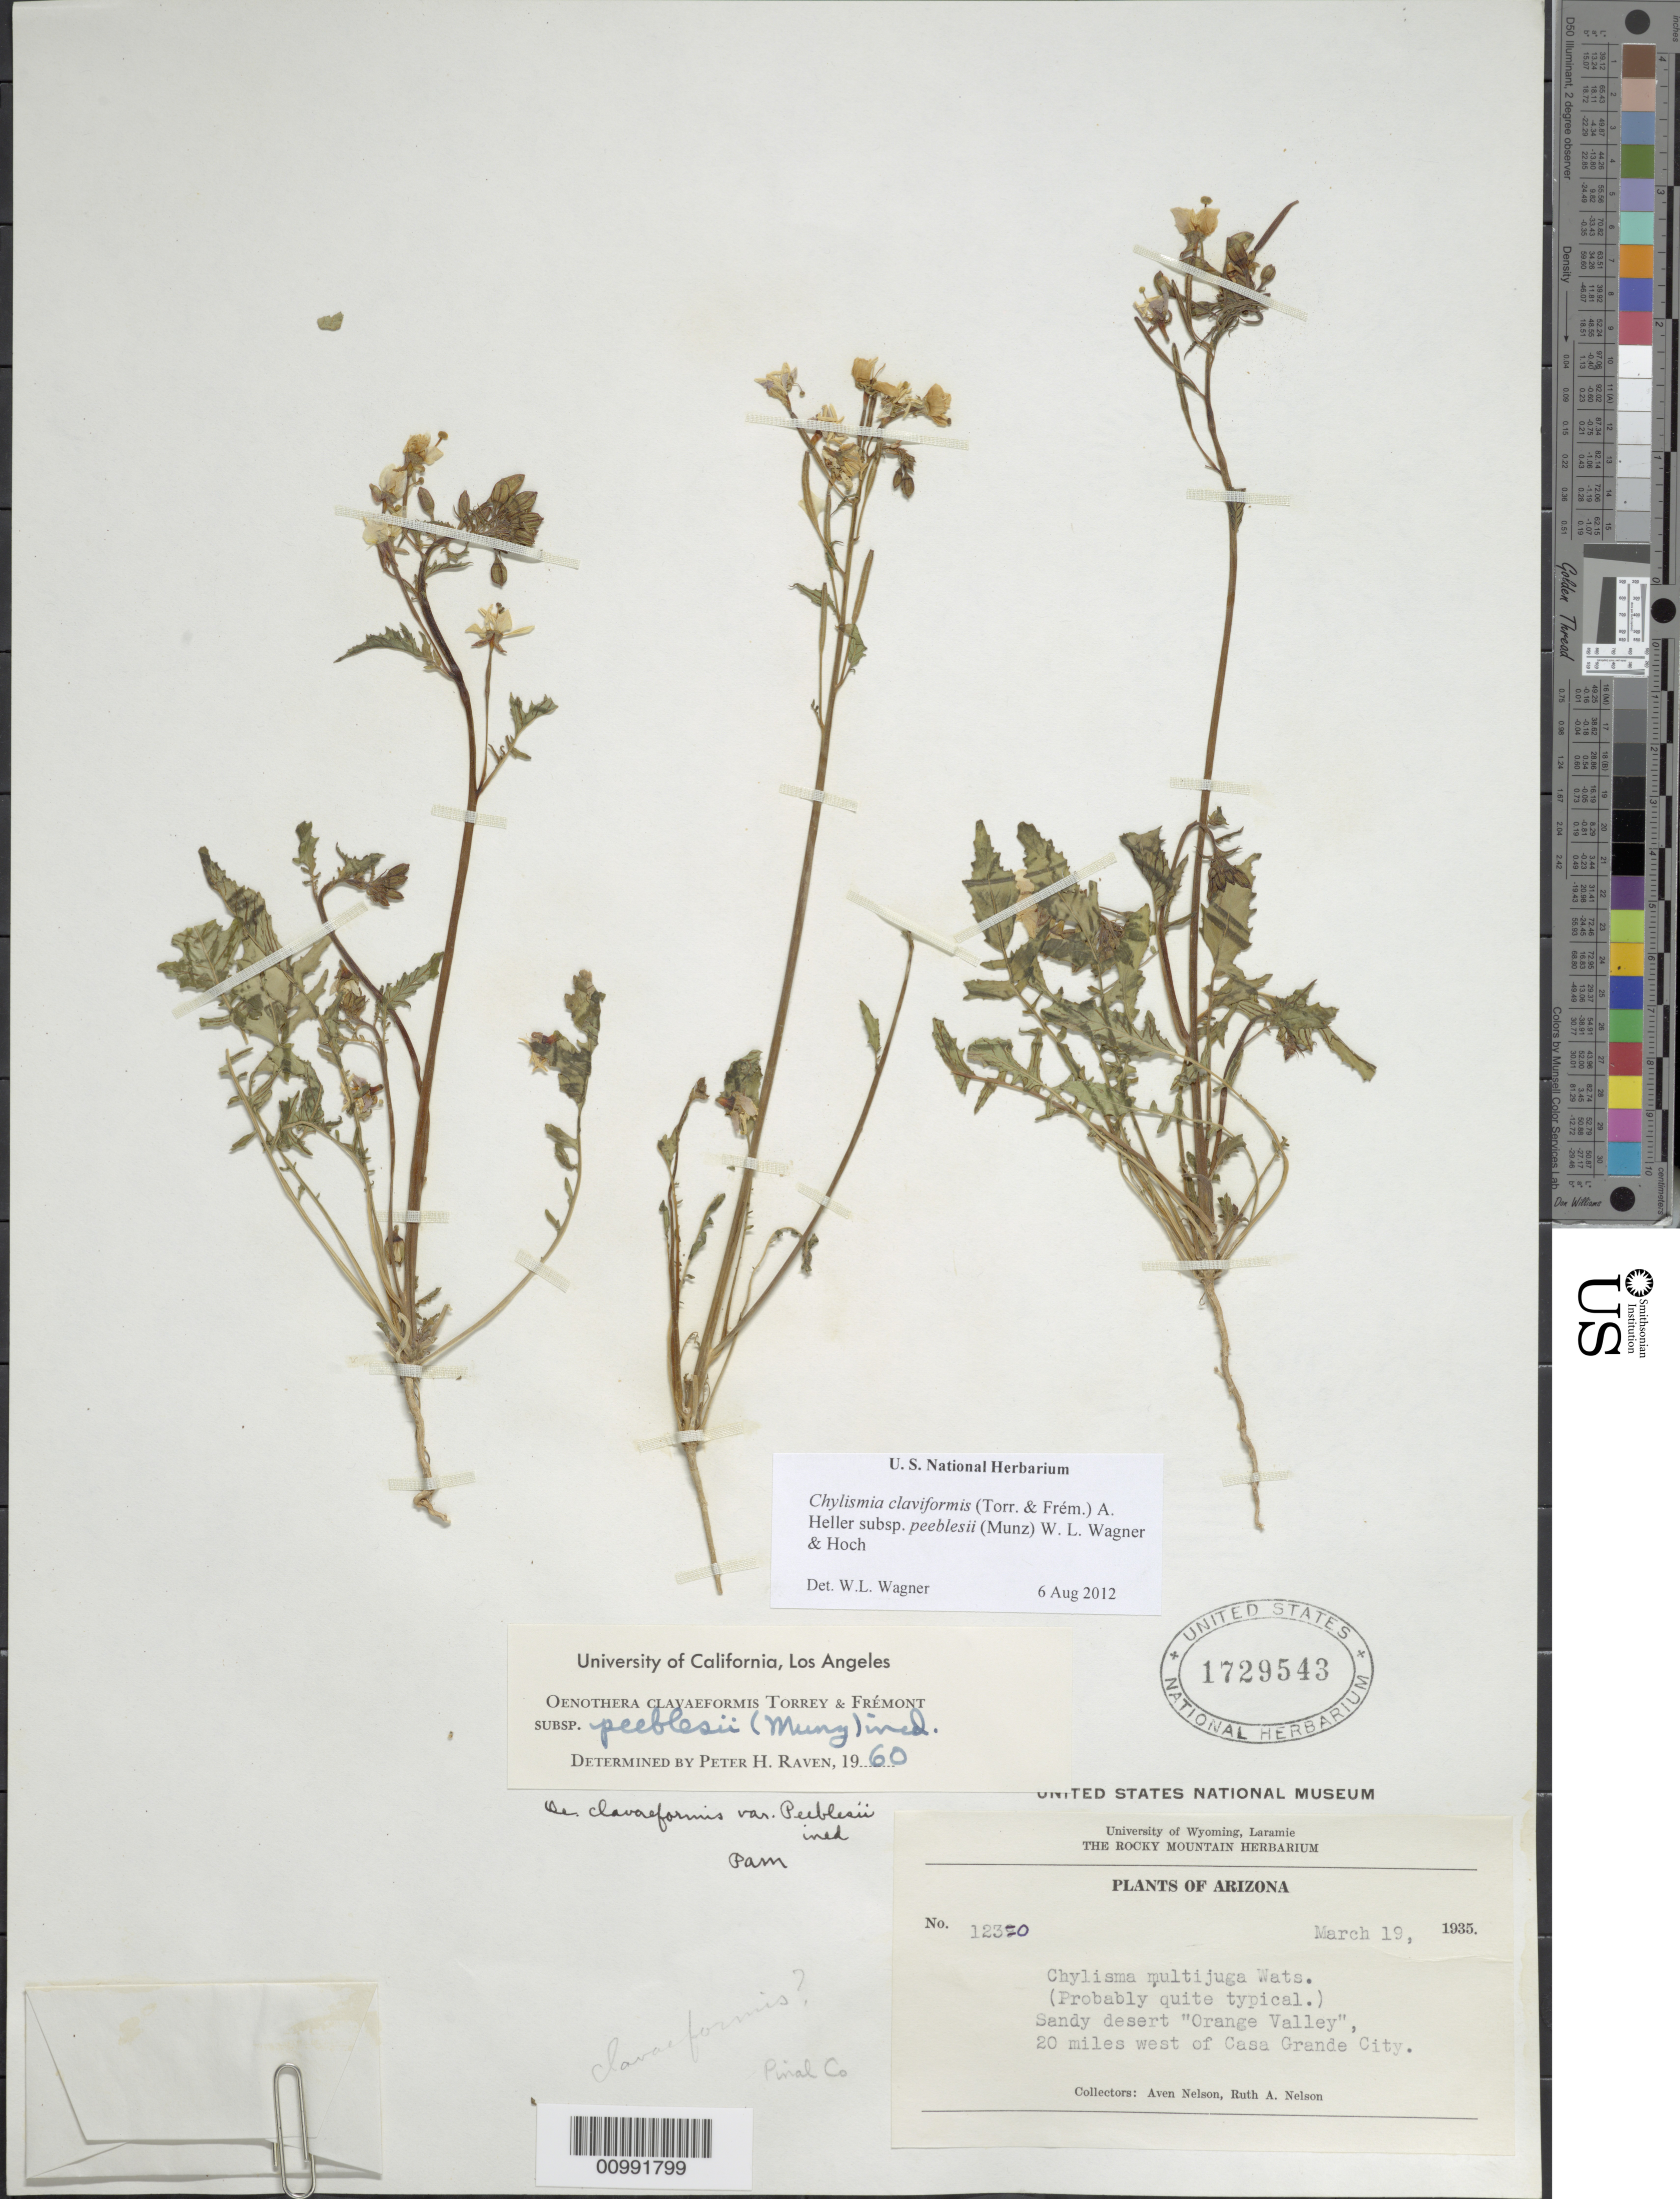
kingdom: Plantae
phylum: Tracheophyta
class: Magnoliopsida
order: Myrtales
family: Onagraceae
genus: Chylismia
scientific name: Chylismia claviformis subsp. peeblesii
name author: (Munz) W.L. Wagner & Hoch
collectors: A. Nelson & R. A. Nelson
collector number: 1230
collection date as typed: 19 Mar 1935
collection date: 1935-03-19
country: United States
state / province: Arizona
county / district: Pinal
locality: Sandy desert "Orange Valley" 20 miles west of Case Grande City.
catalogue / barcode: US 1729543